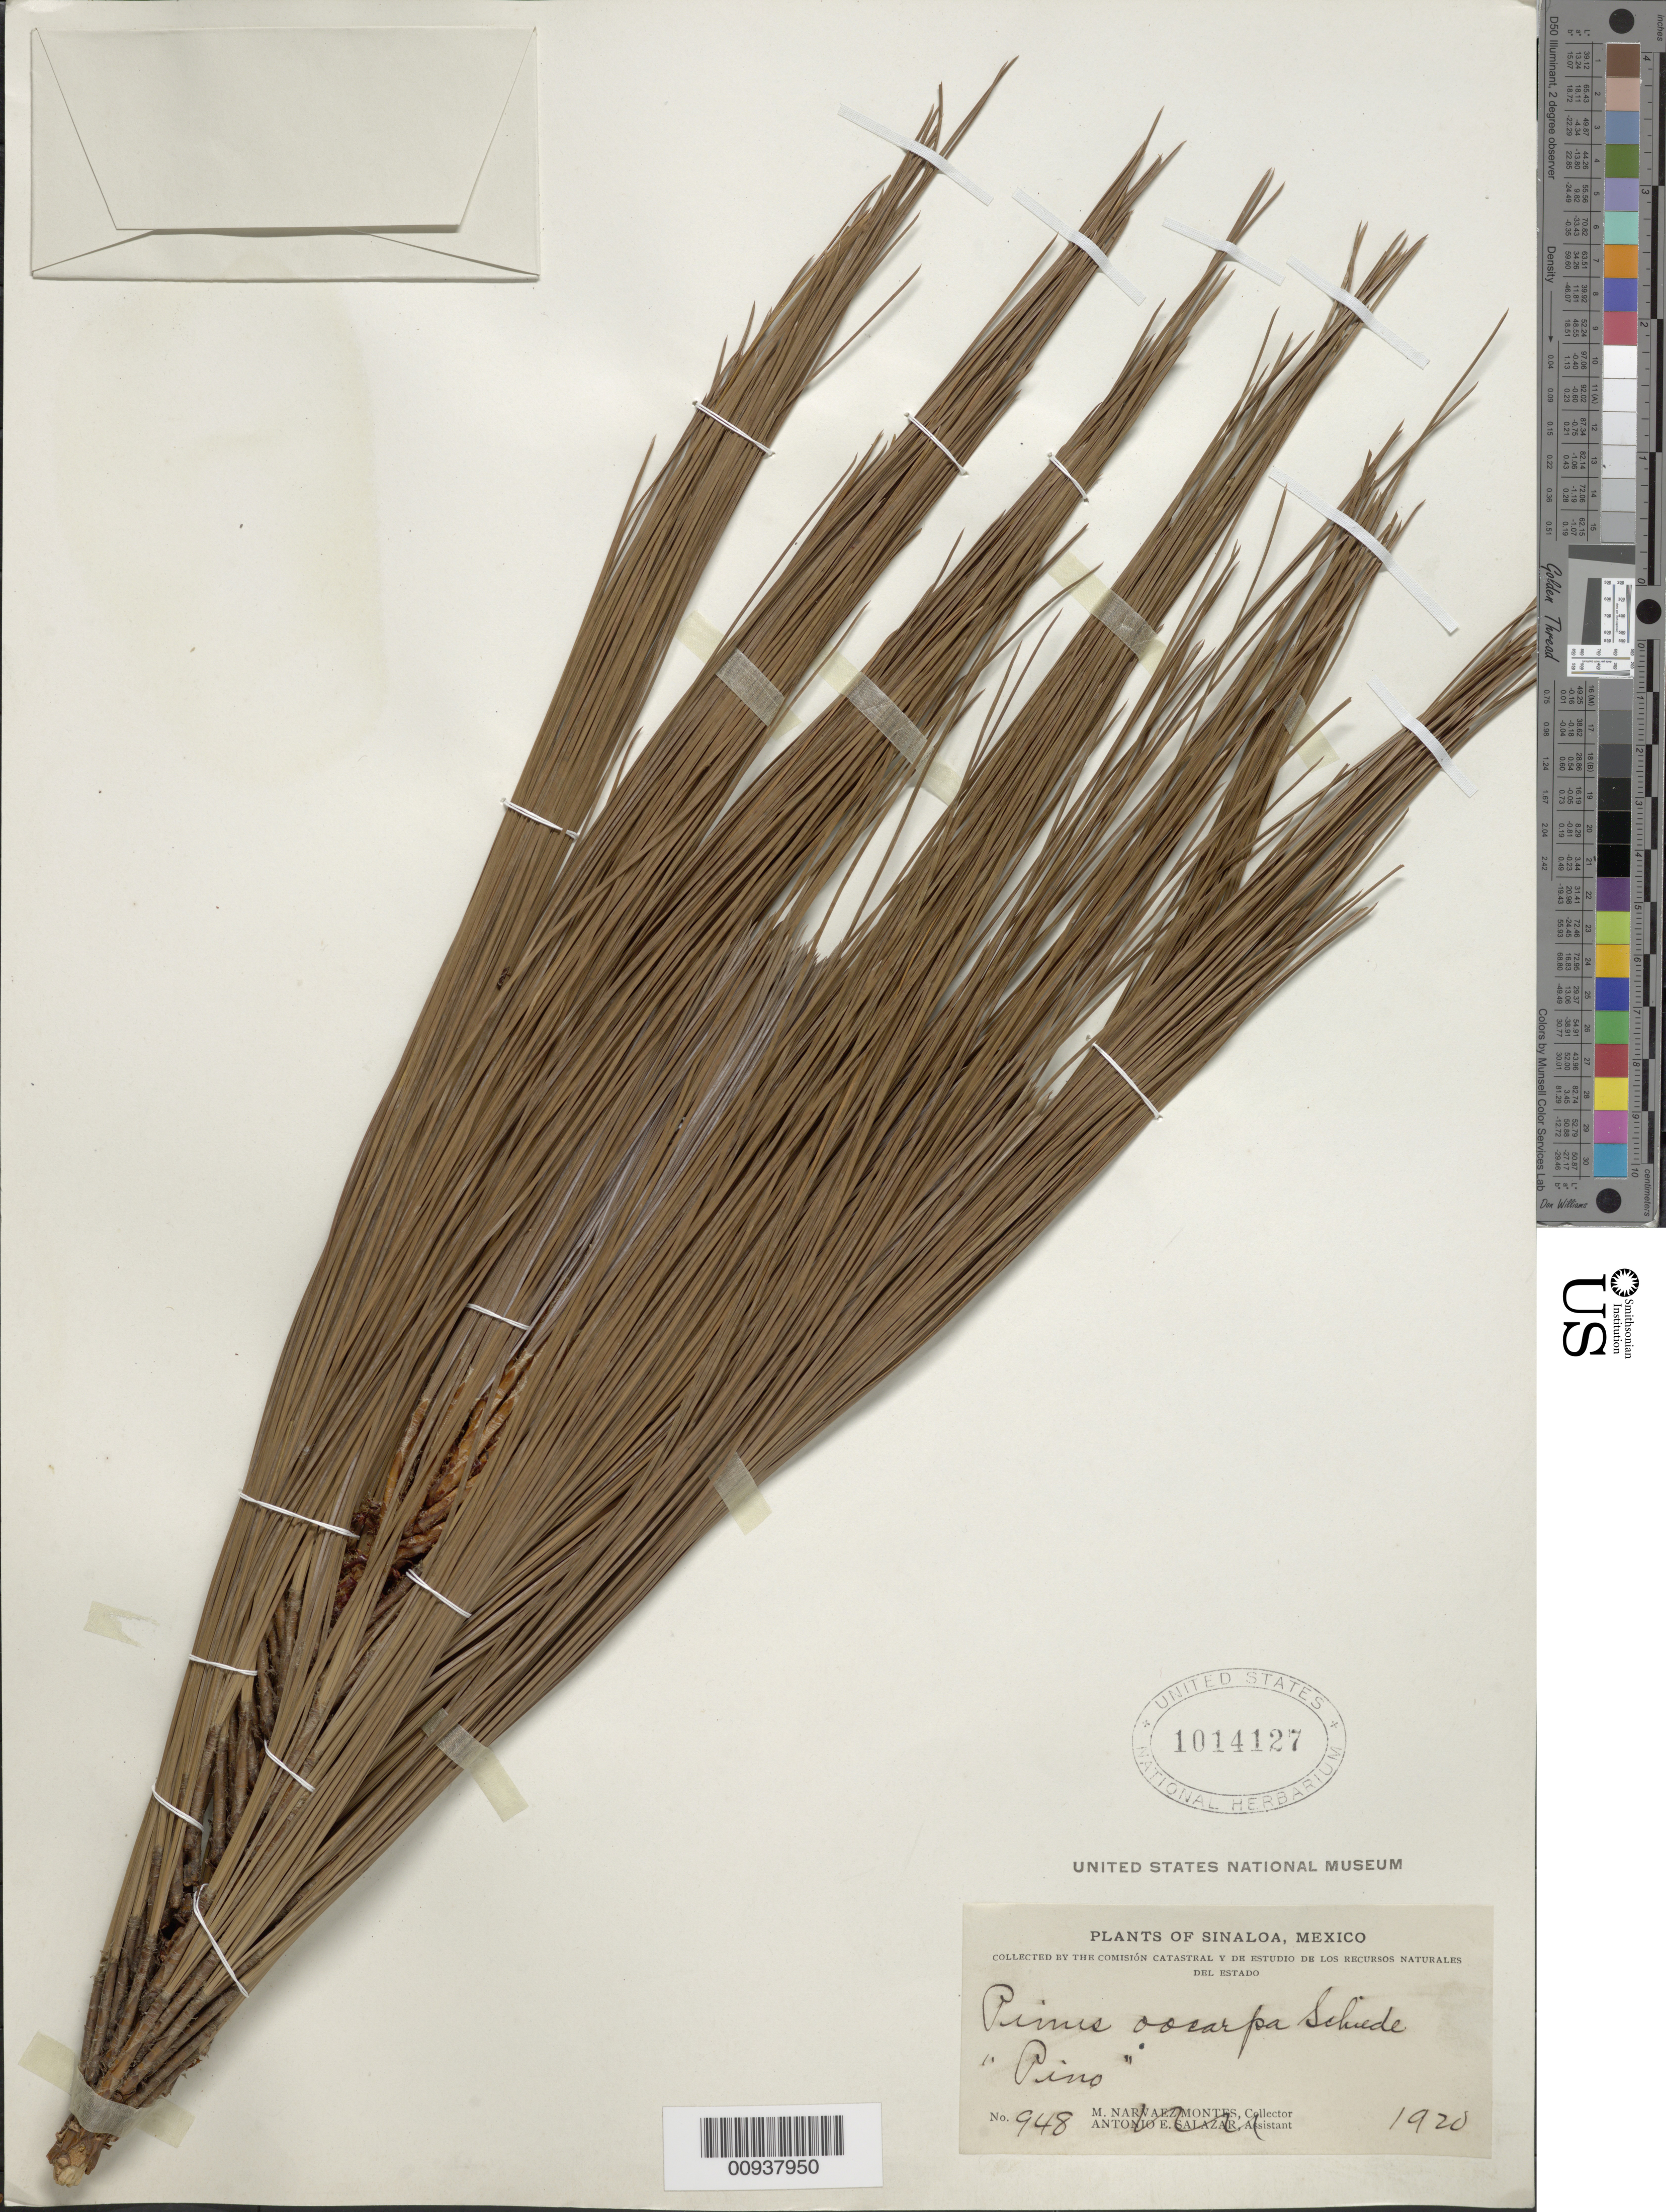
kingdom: Plantae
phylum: Tracheophyta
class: Pinopsida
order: Pinales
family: Pinaceae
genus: Pinus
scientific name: Pinus oocarpa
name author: Schiede ex Schltdl.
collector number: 948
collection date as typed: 1920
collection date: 1920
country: Mexico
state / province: Sinaloa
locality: State of Sinaloa.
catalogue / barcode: US 1014127